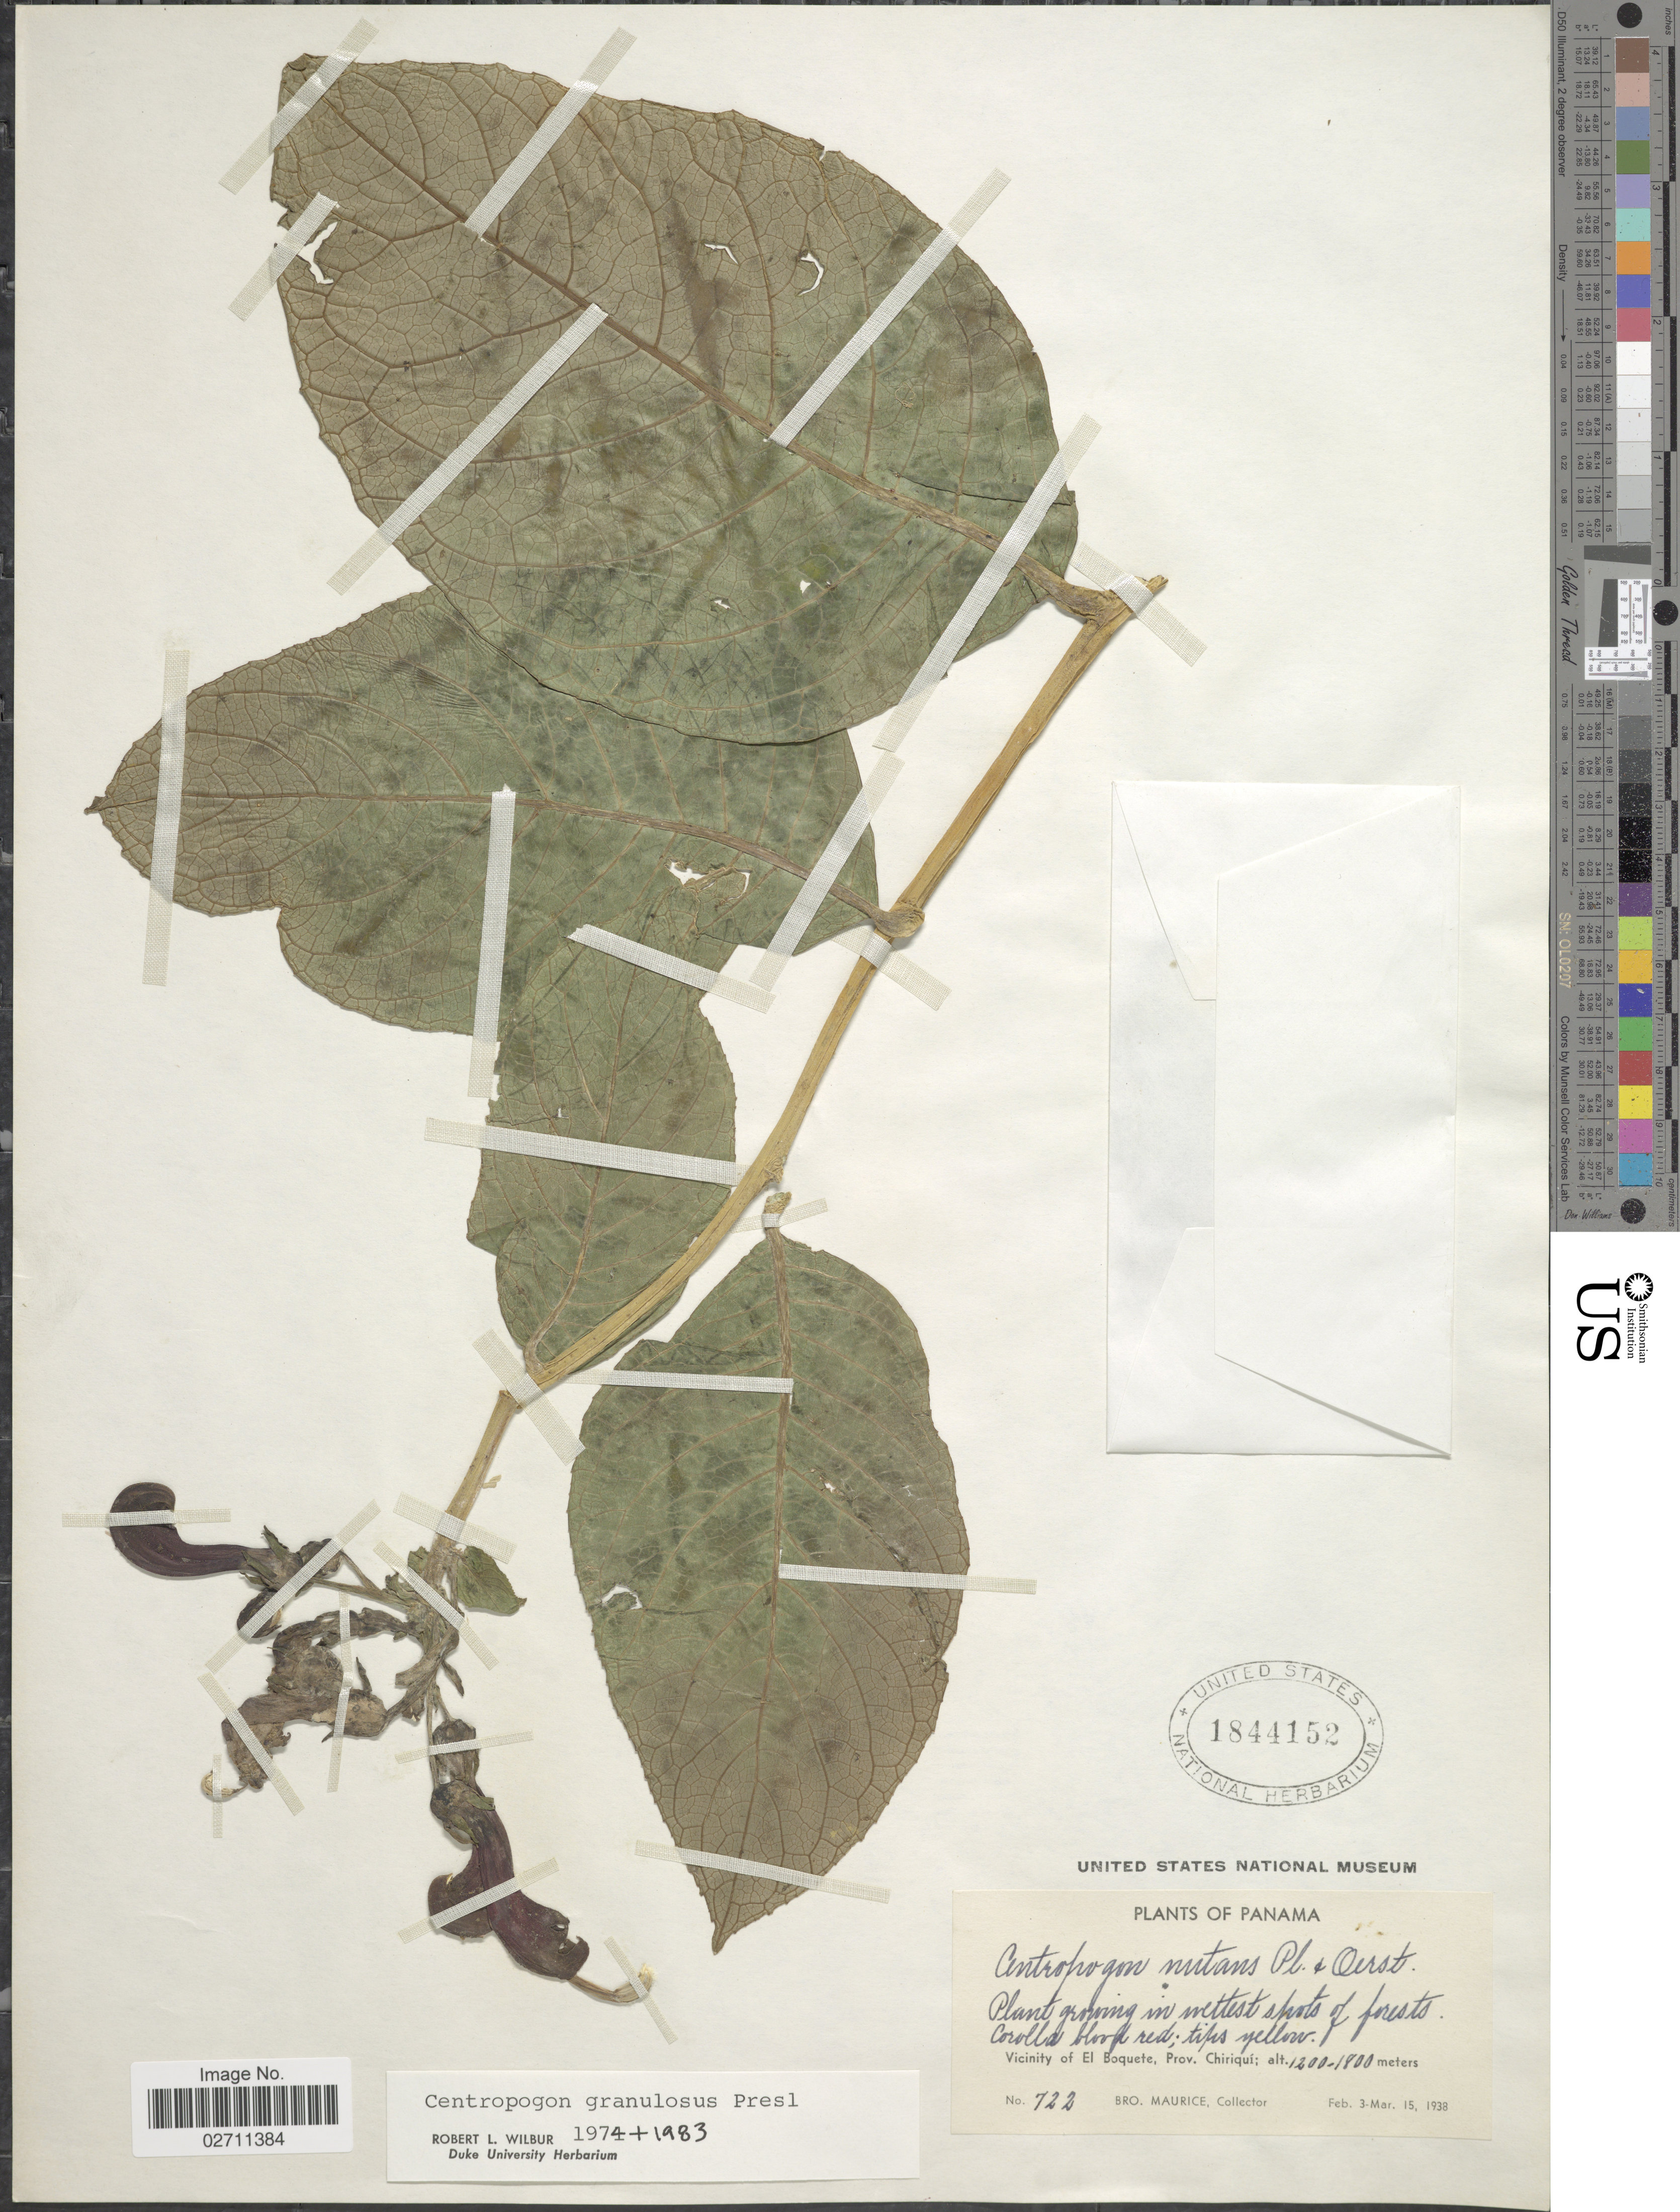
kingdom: Plantae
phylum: Tracheophyta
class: Magnoliopsida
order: Asterales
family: Campanulaceae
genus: Centropogon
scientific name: Centropogon granulosus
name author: C. Presl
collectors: B. Maurice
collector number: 722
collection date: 1938-02-03/1938-03-15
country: Panama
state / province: Chiriqui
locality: Vicinity of El Boquete.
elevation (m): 1200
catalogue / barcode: US 1844152